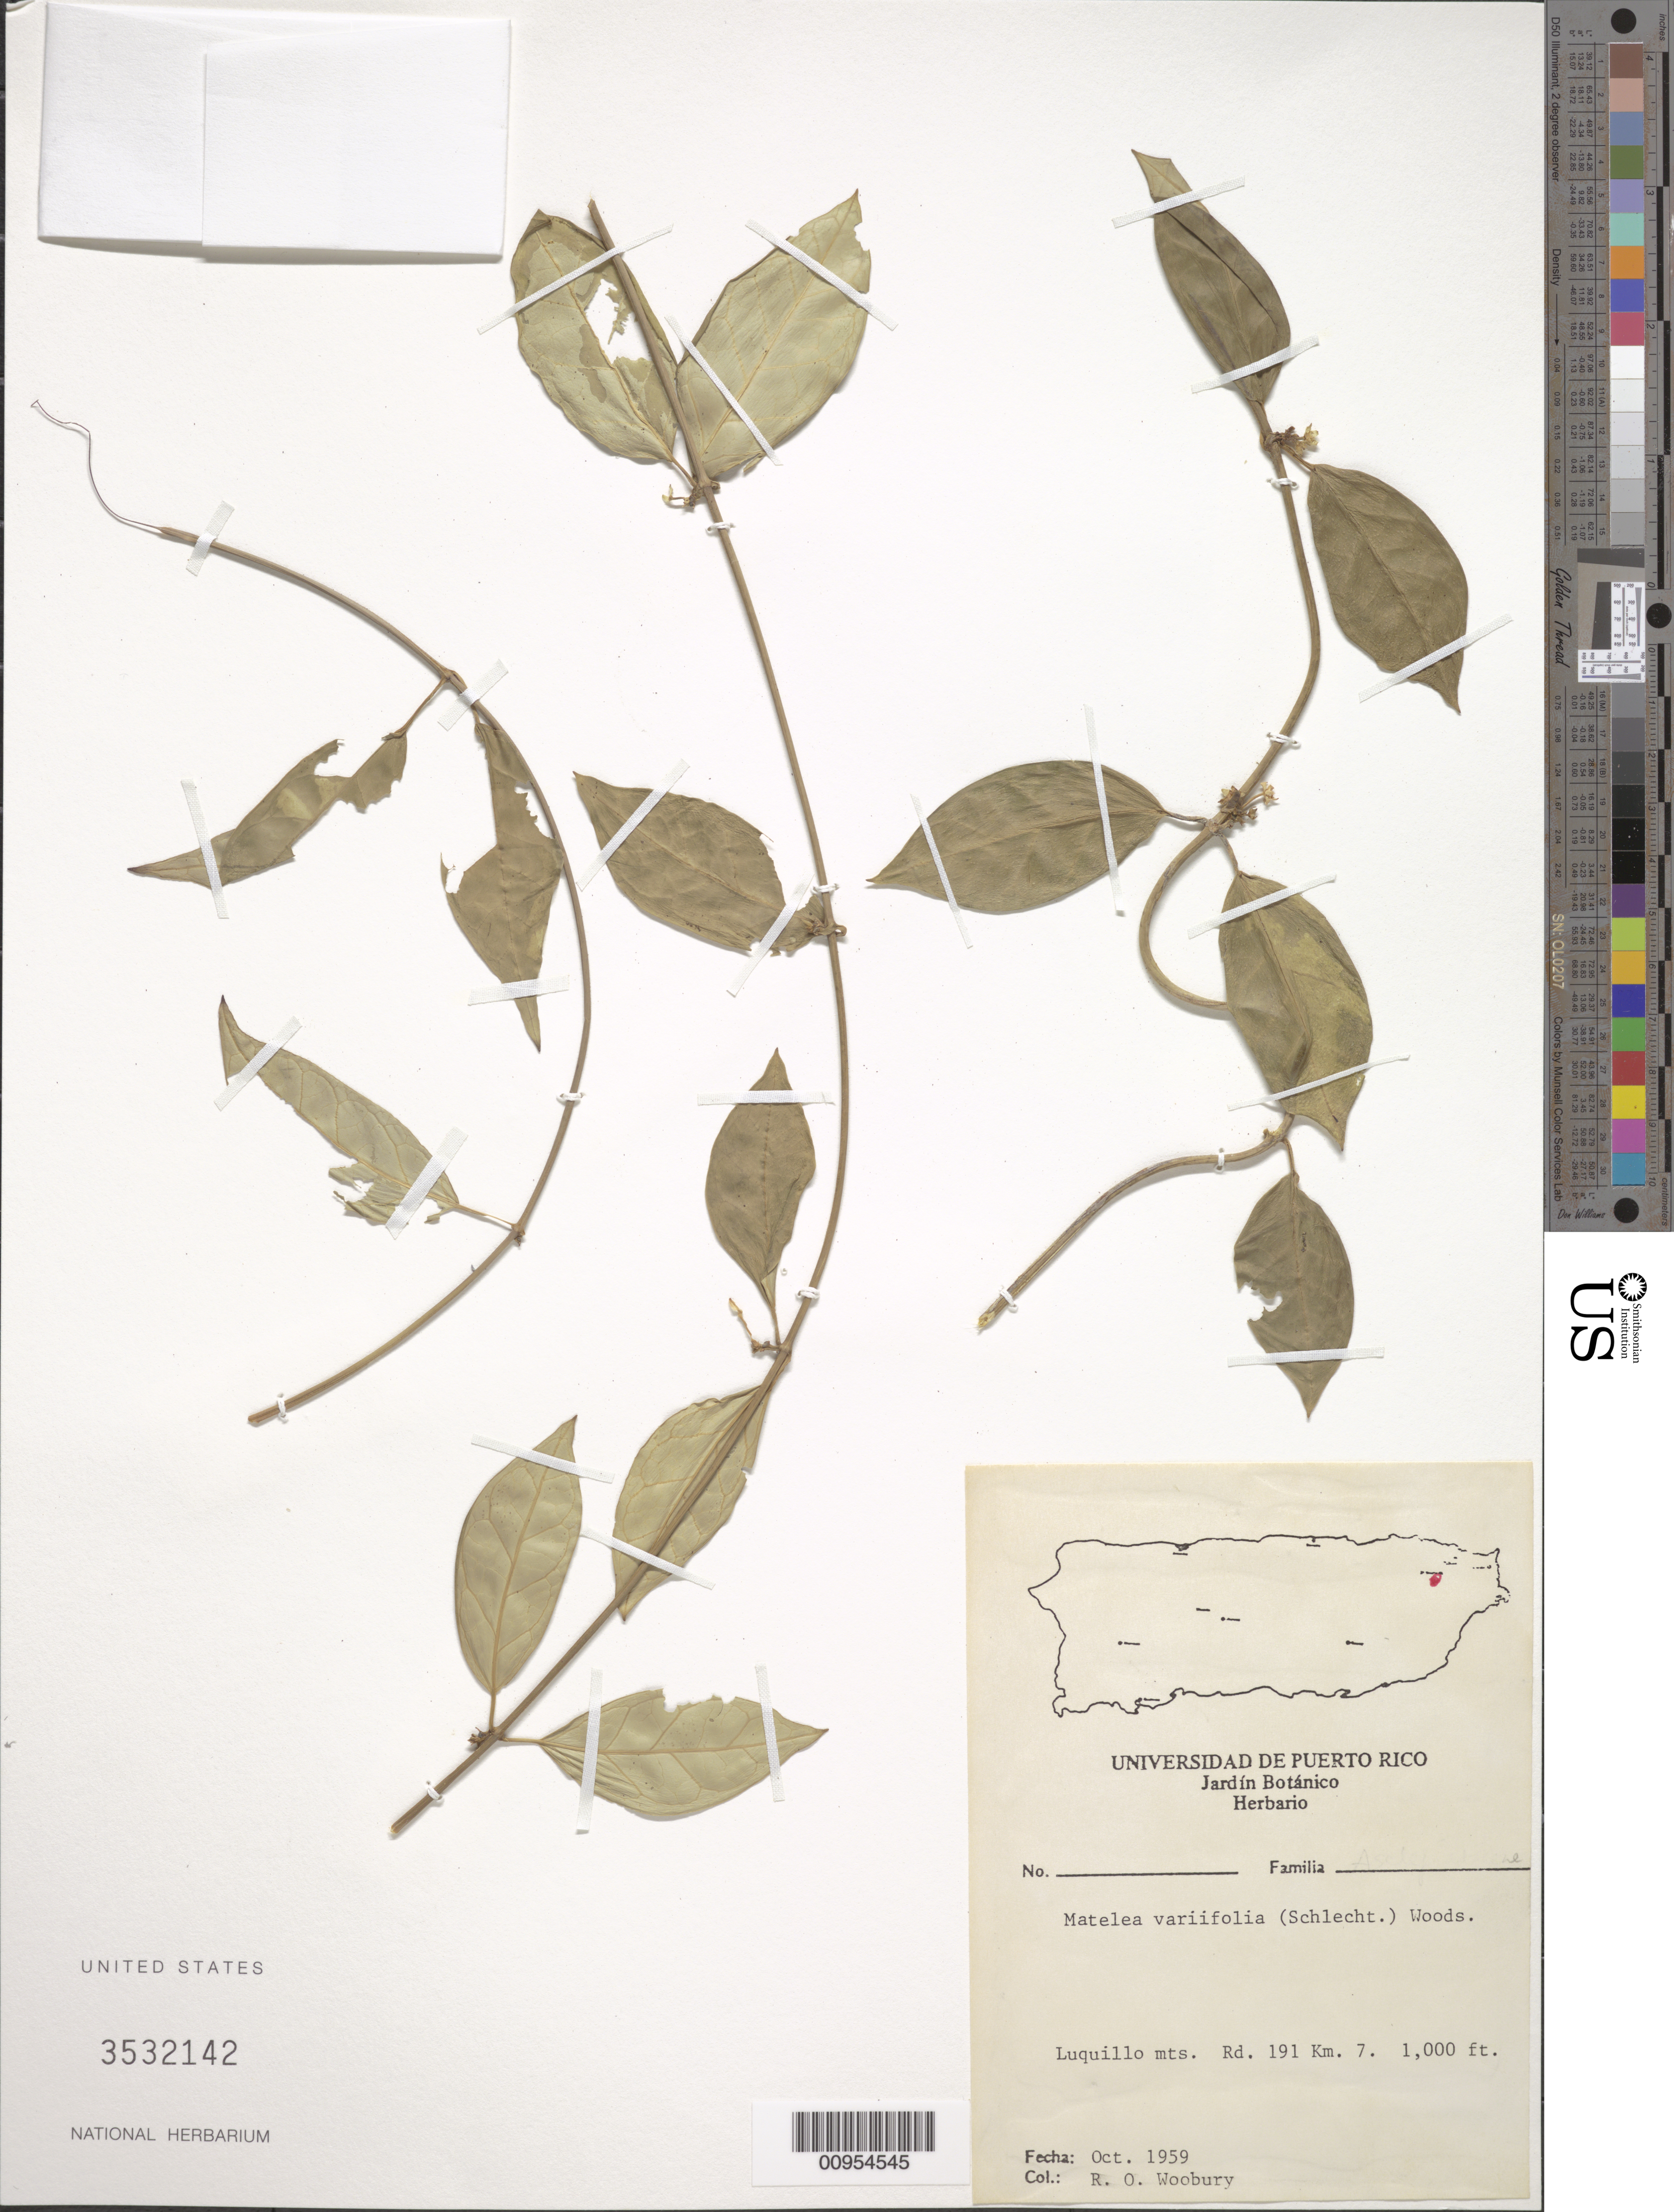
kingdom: Plantae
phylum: Tracheophyta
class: Magnoliopsida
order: Gentianales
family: Apocynaceae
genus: Matelea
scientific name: Matelea variifolia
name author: (Schltr.) Woodson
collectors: R. O. Woodbury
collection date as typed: Oct 1959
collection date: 1959-10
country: Puerto Rico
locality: Luquillo Mts., Rd. 191, km. 7.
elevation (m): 305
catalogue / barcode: US 3532142